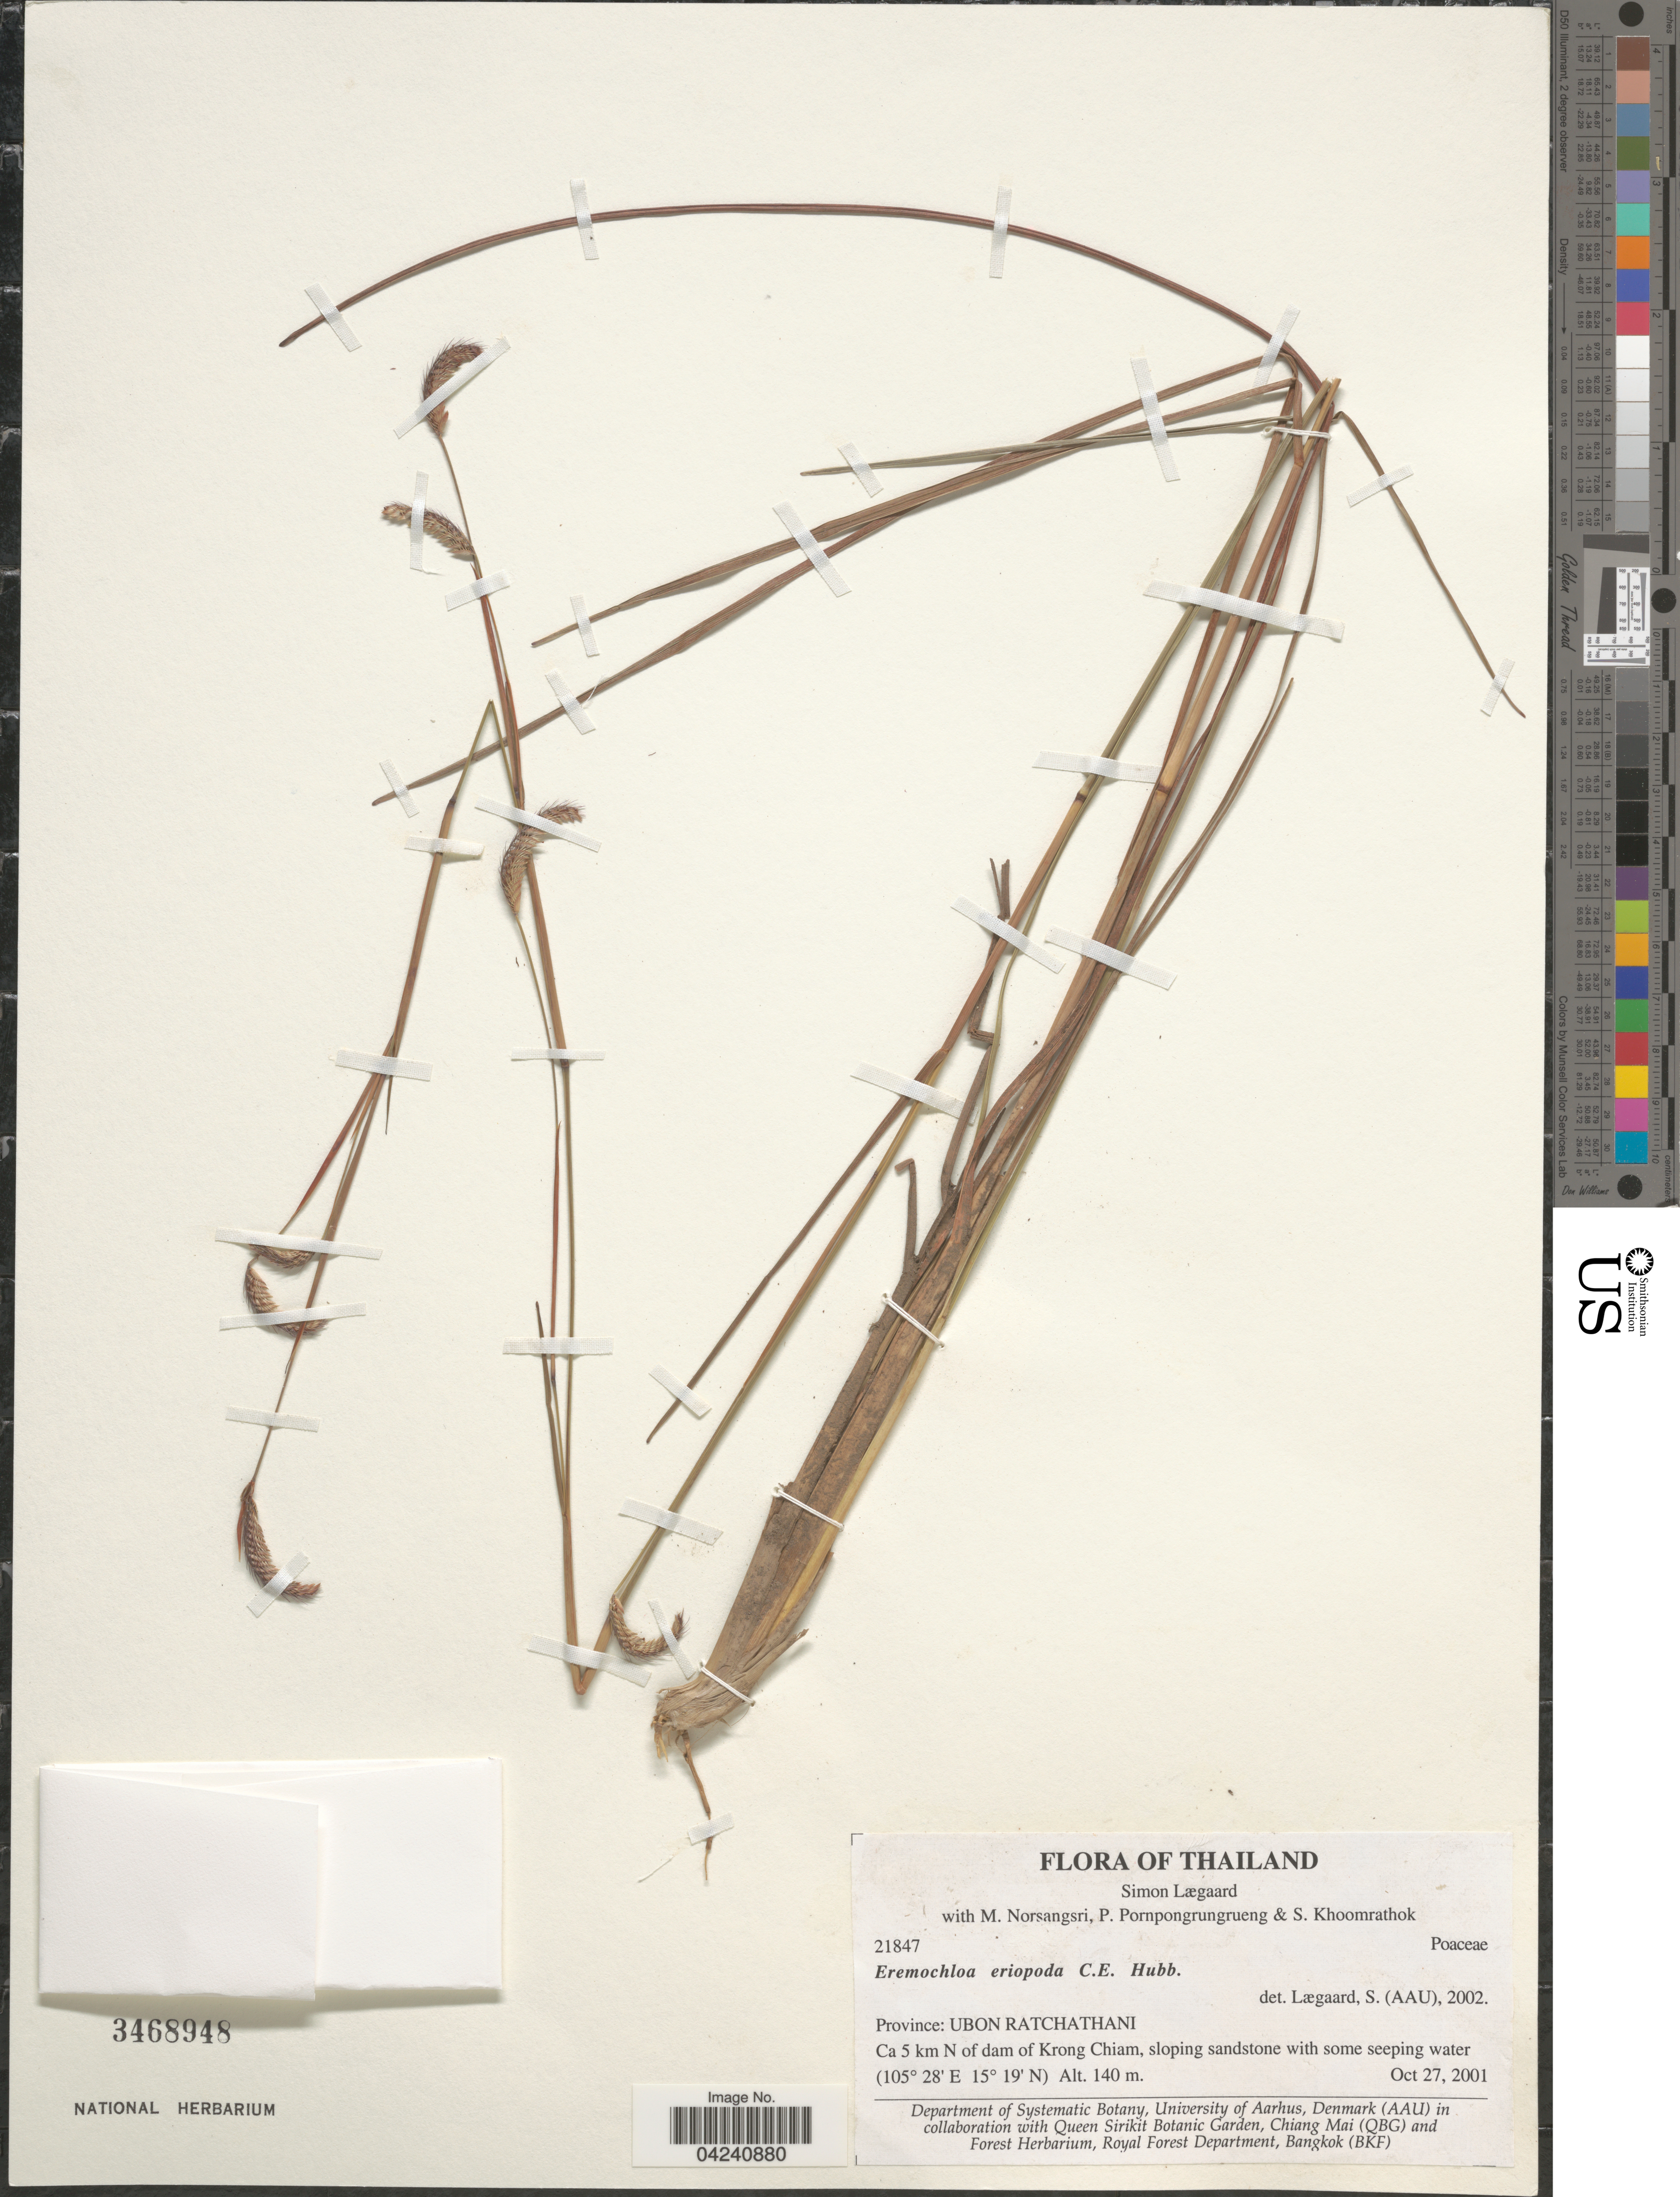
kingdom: Plantae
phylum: Tracheophyta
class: Liliopsida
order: Poales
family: Poaceae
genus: Eremochloa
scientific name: Eremochloa eriopoda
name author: C. E. Hubb.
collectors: S. Lægaard, M. Norsangsri, P. Pornpongrungrueng & S. Khoomrathok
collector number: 21847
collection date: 2001-10-27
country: Thailand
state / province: Ubon Ratchathani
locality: Province: Ubon Province. Ca 5 km N of dam of Krong Chiam.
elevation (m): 140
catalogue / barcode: US 3468948